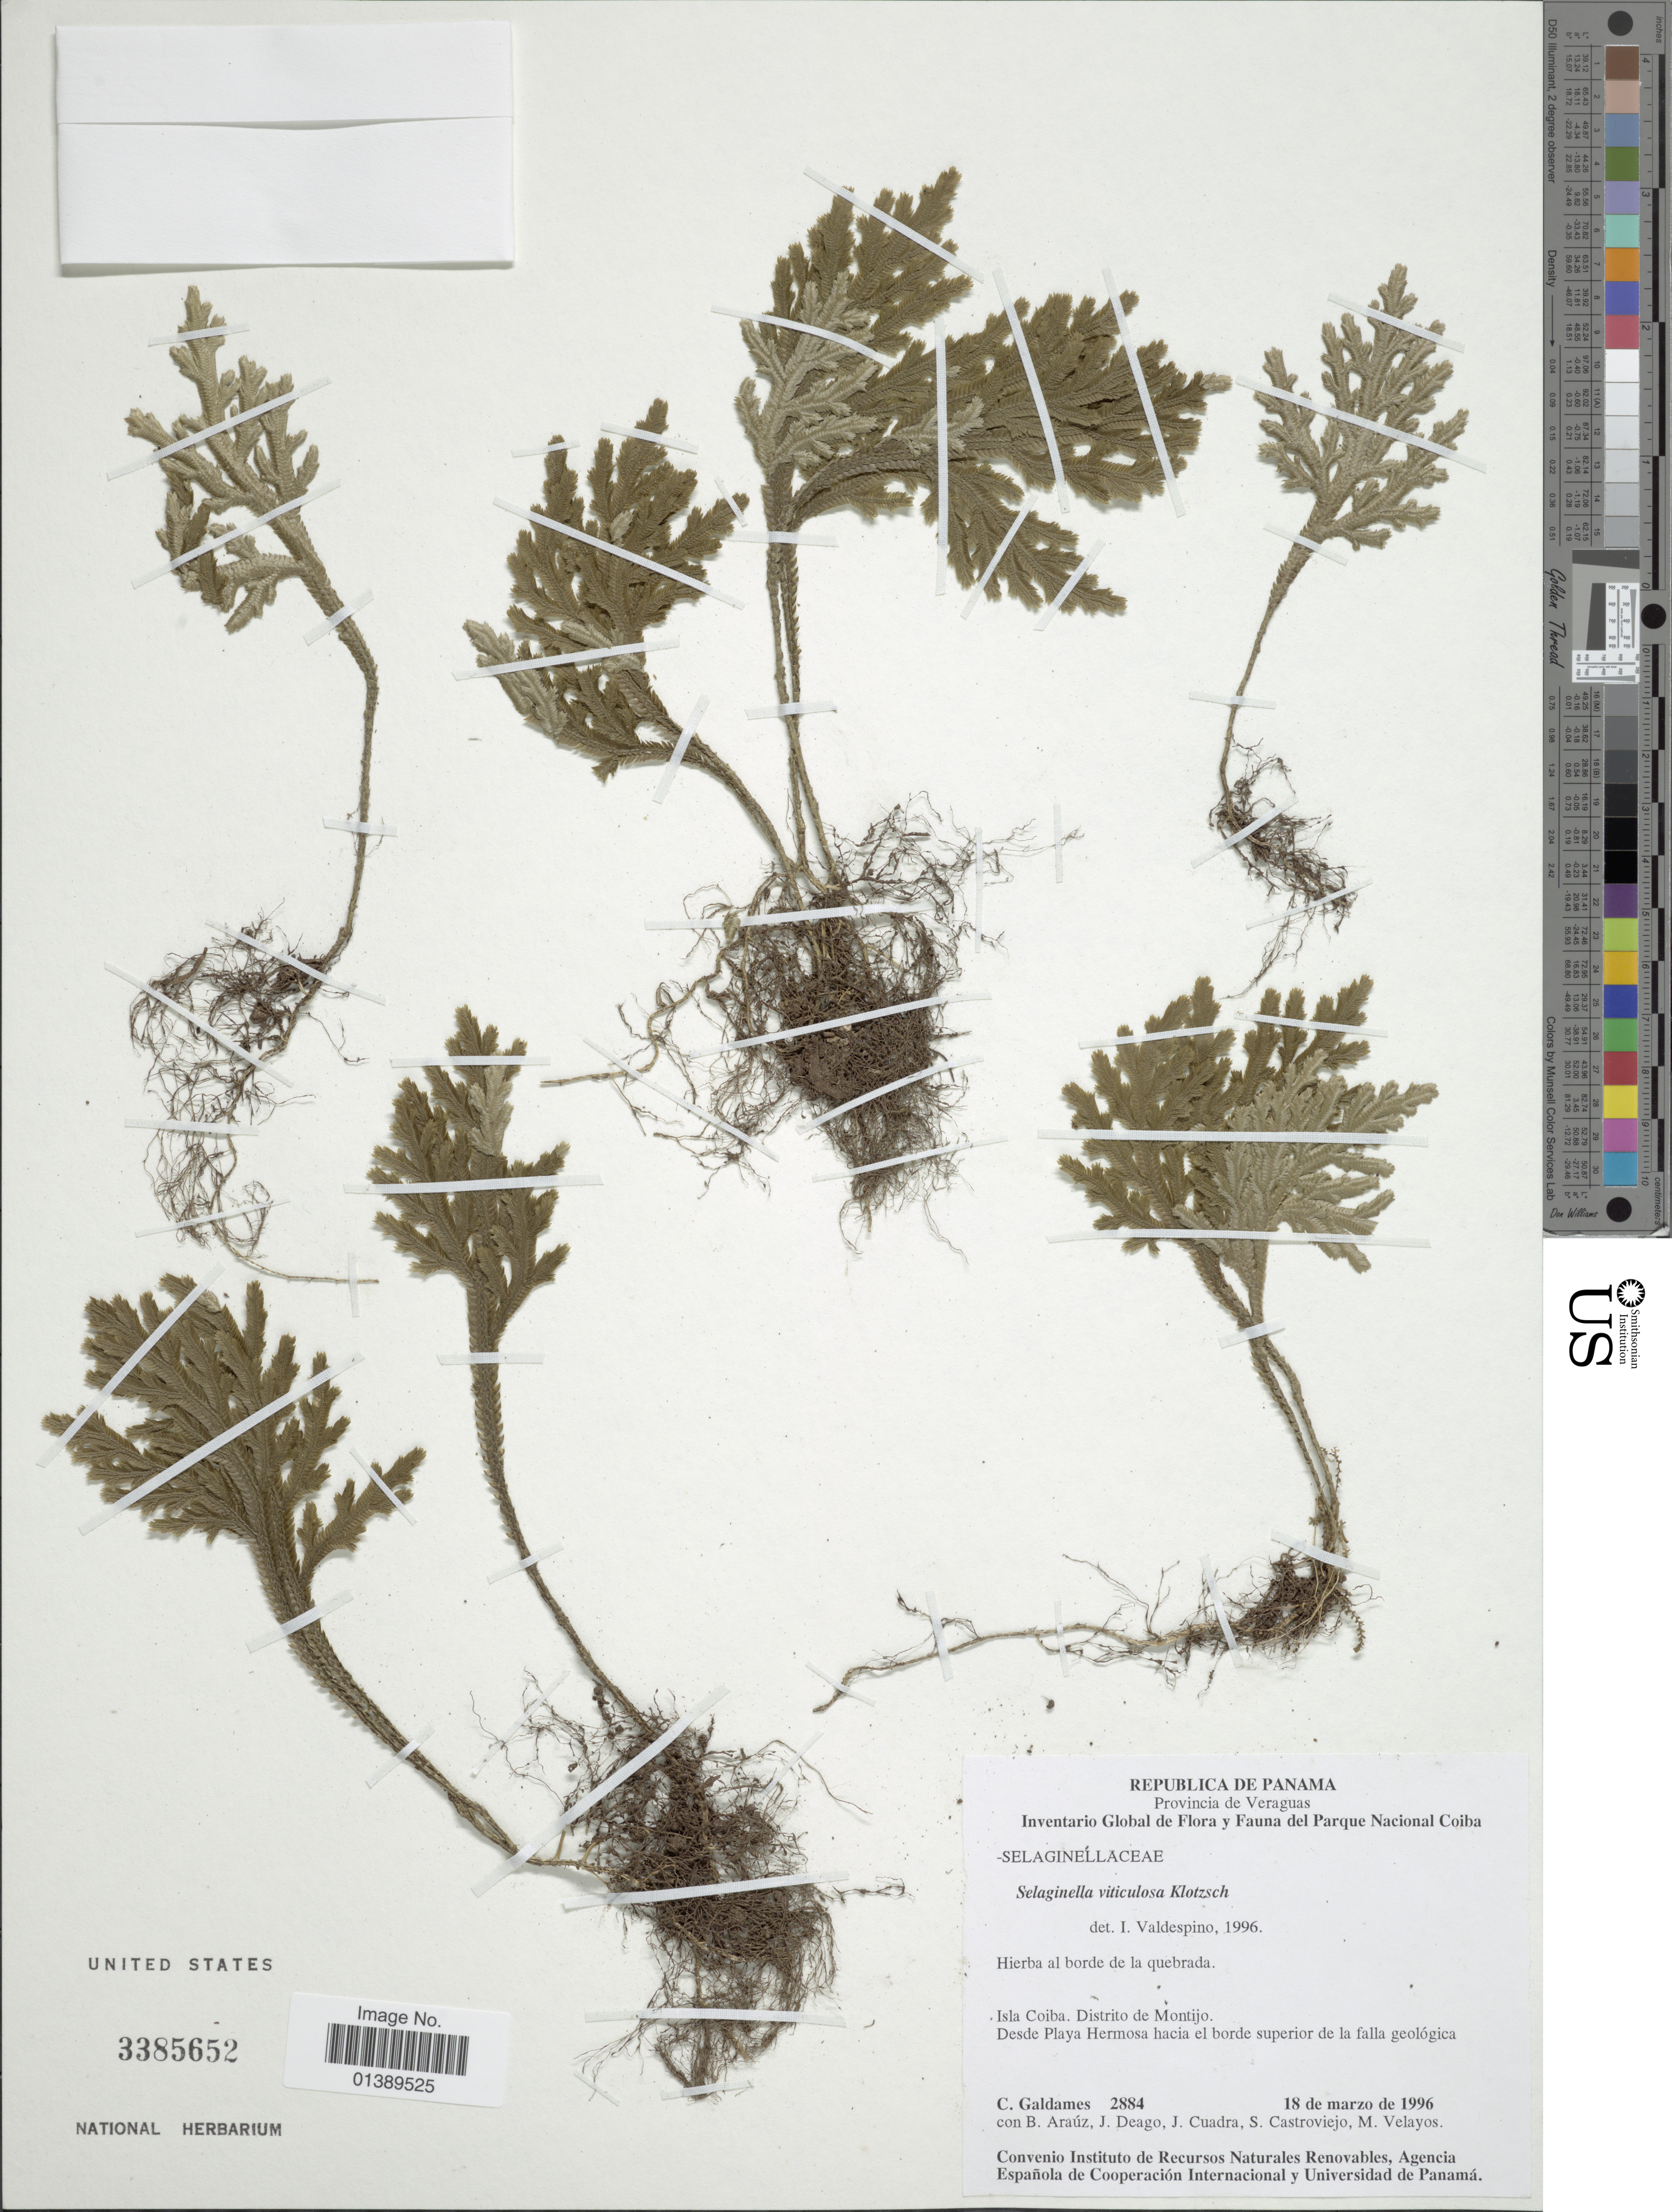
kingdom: Plantae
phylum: Tracheophyta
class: Lycopodiopsida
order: Selaginellales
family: Selaginellaceae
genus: Selaginella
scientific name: Selaginella viticulosa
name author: Klotzsch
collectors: C. Galdames, B. Araúz, J. Deago, J. Cuadra & et al.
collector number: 2884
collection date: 1996-03-18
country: Panama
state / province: Veraguas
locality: Isla Coiba,Distrito de Montijo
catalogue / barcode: US 3385652